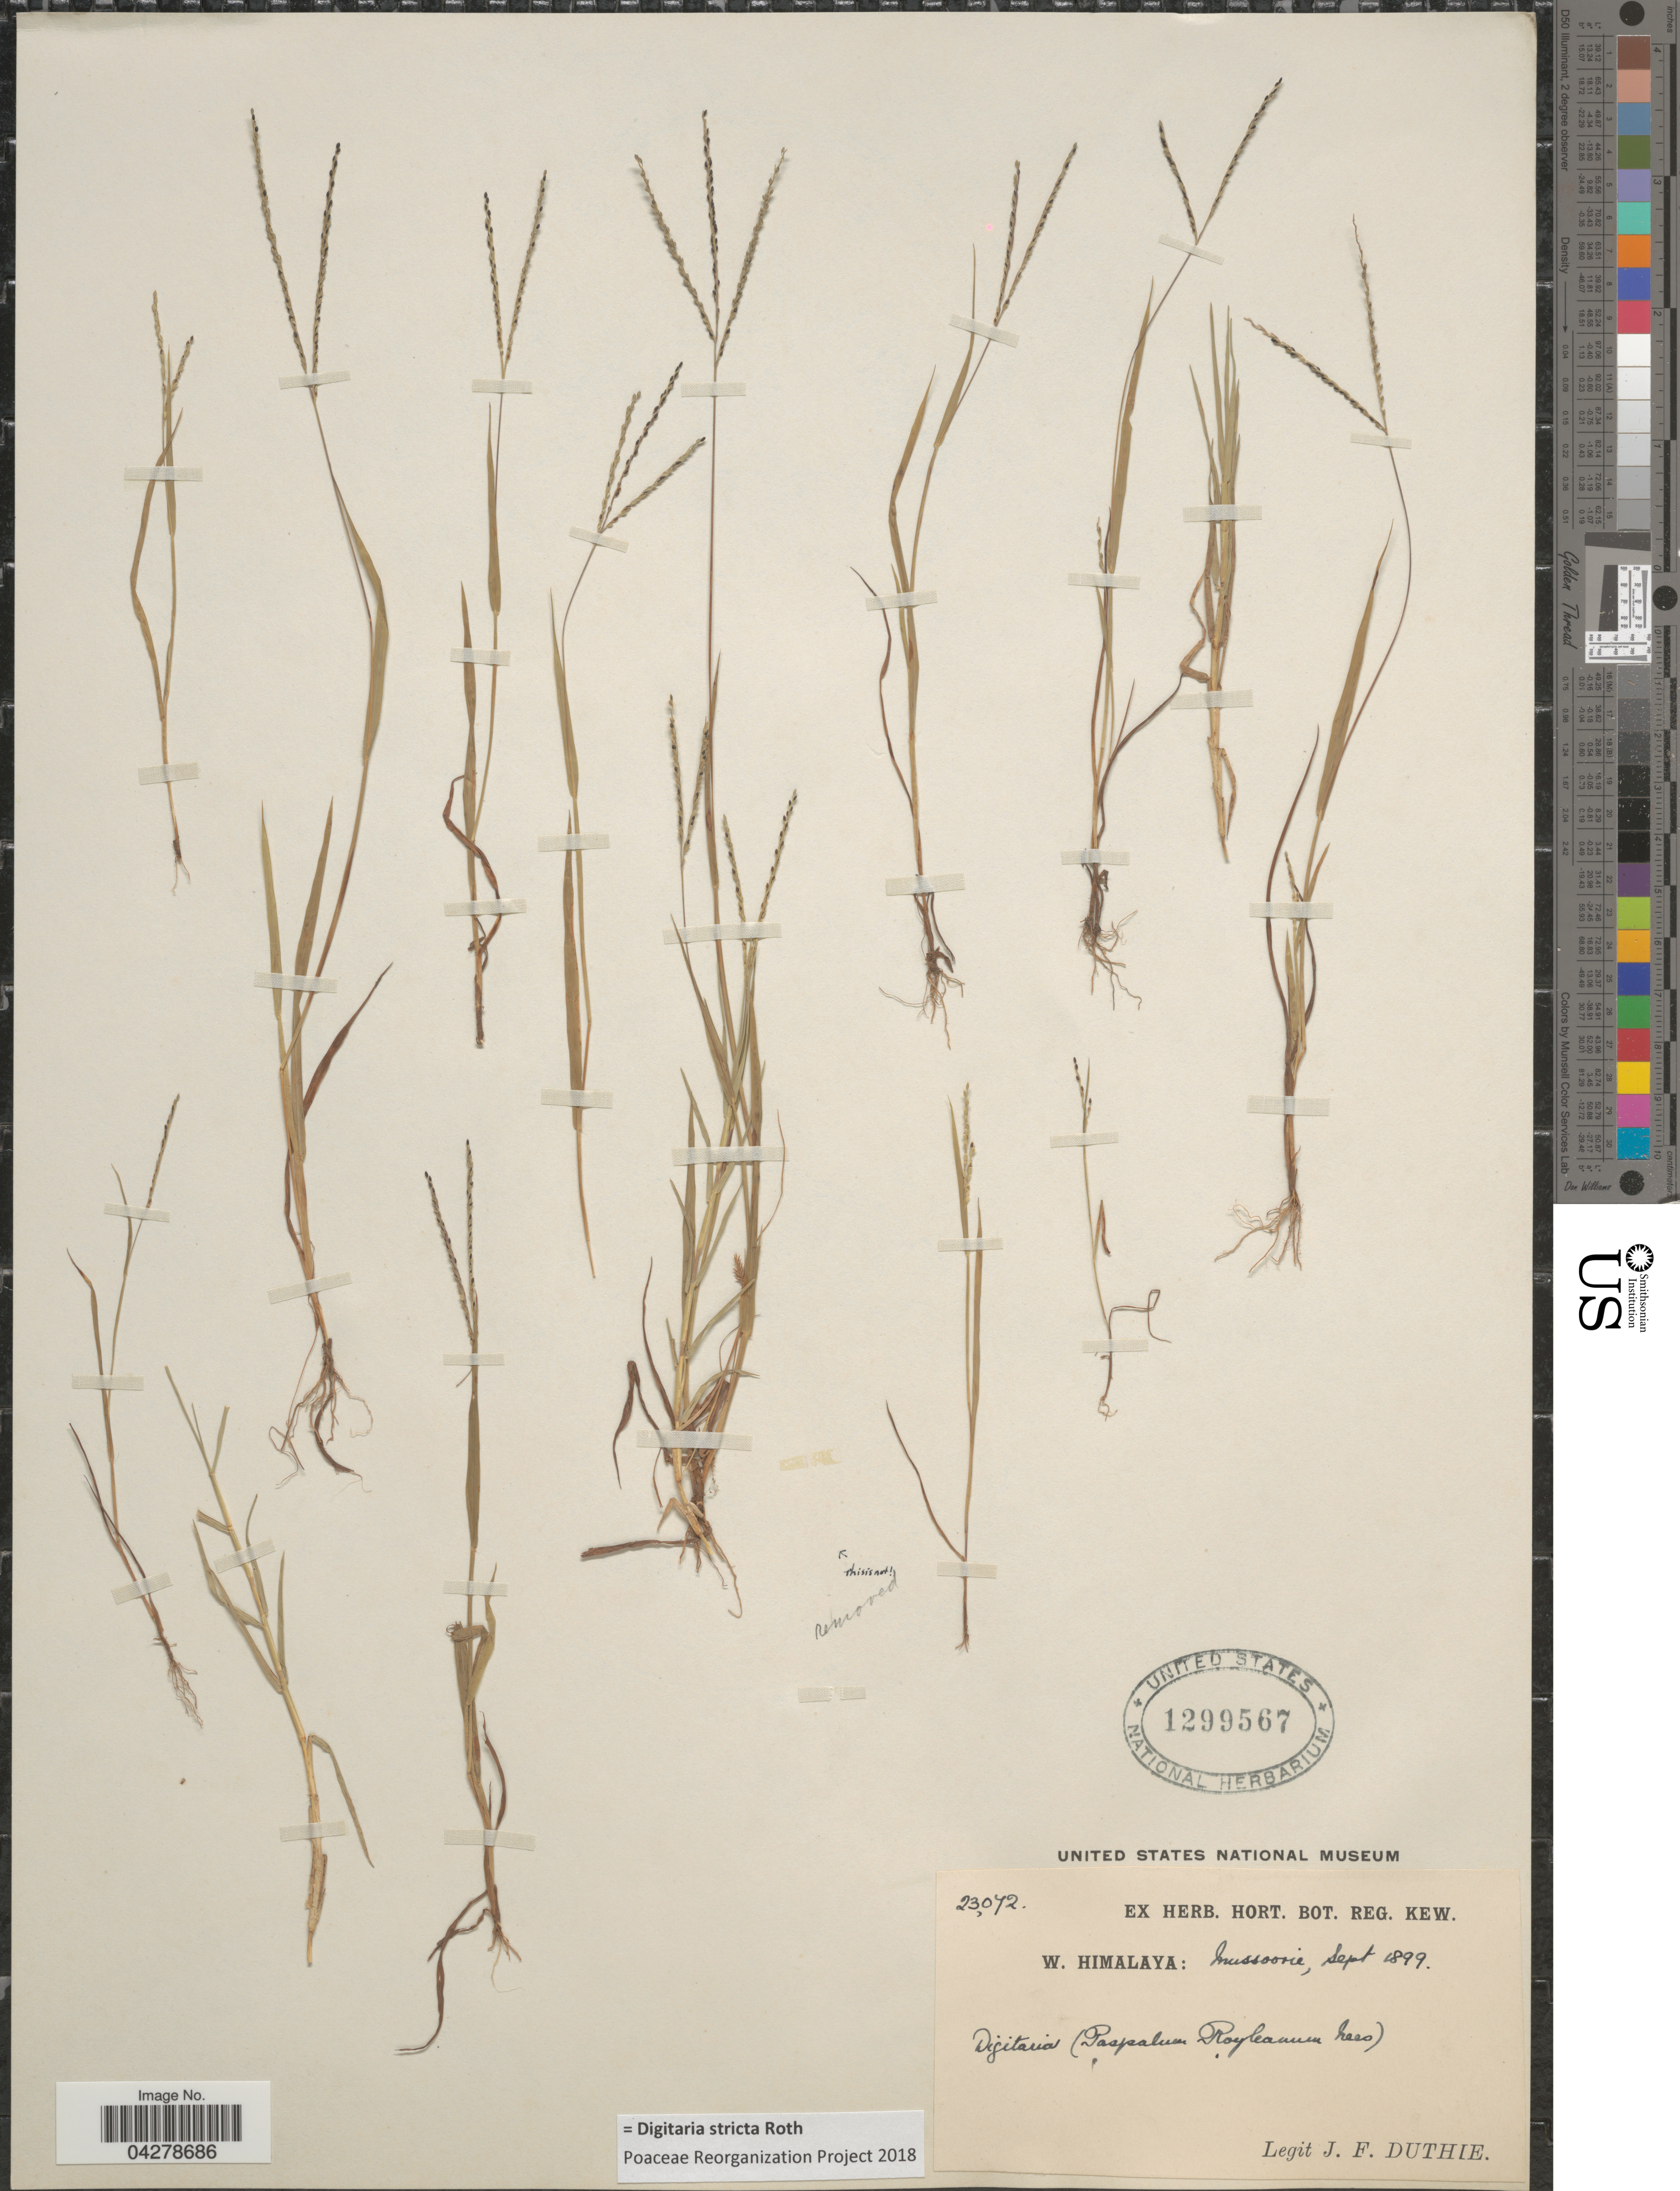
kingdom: Plantae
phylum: Tracheophyta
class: Liliopsida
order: Poales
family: Poaceae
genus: Digitaria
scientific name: Digitaria stricta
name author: Roth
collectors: J. F. Duthie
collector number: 23072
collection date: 1899-09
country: India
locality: W. Himalaya: Mussoorie.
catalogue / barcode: US 1299567